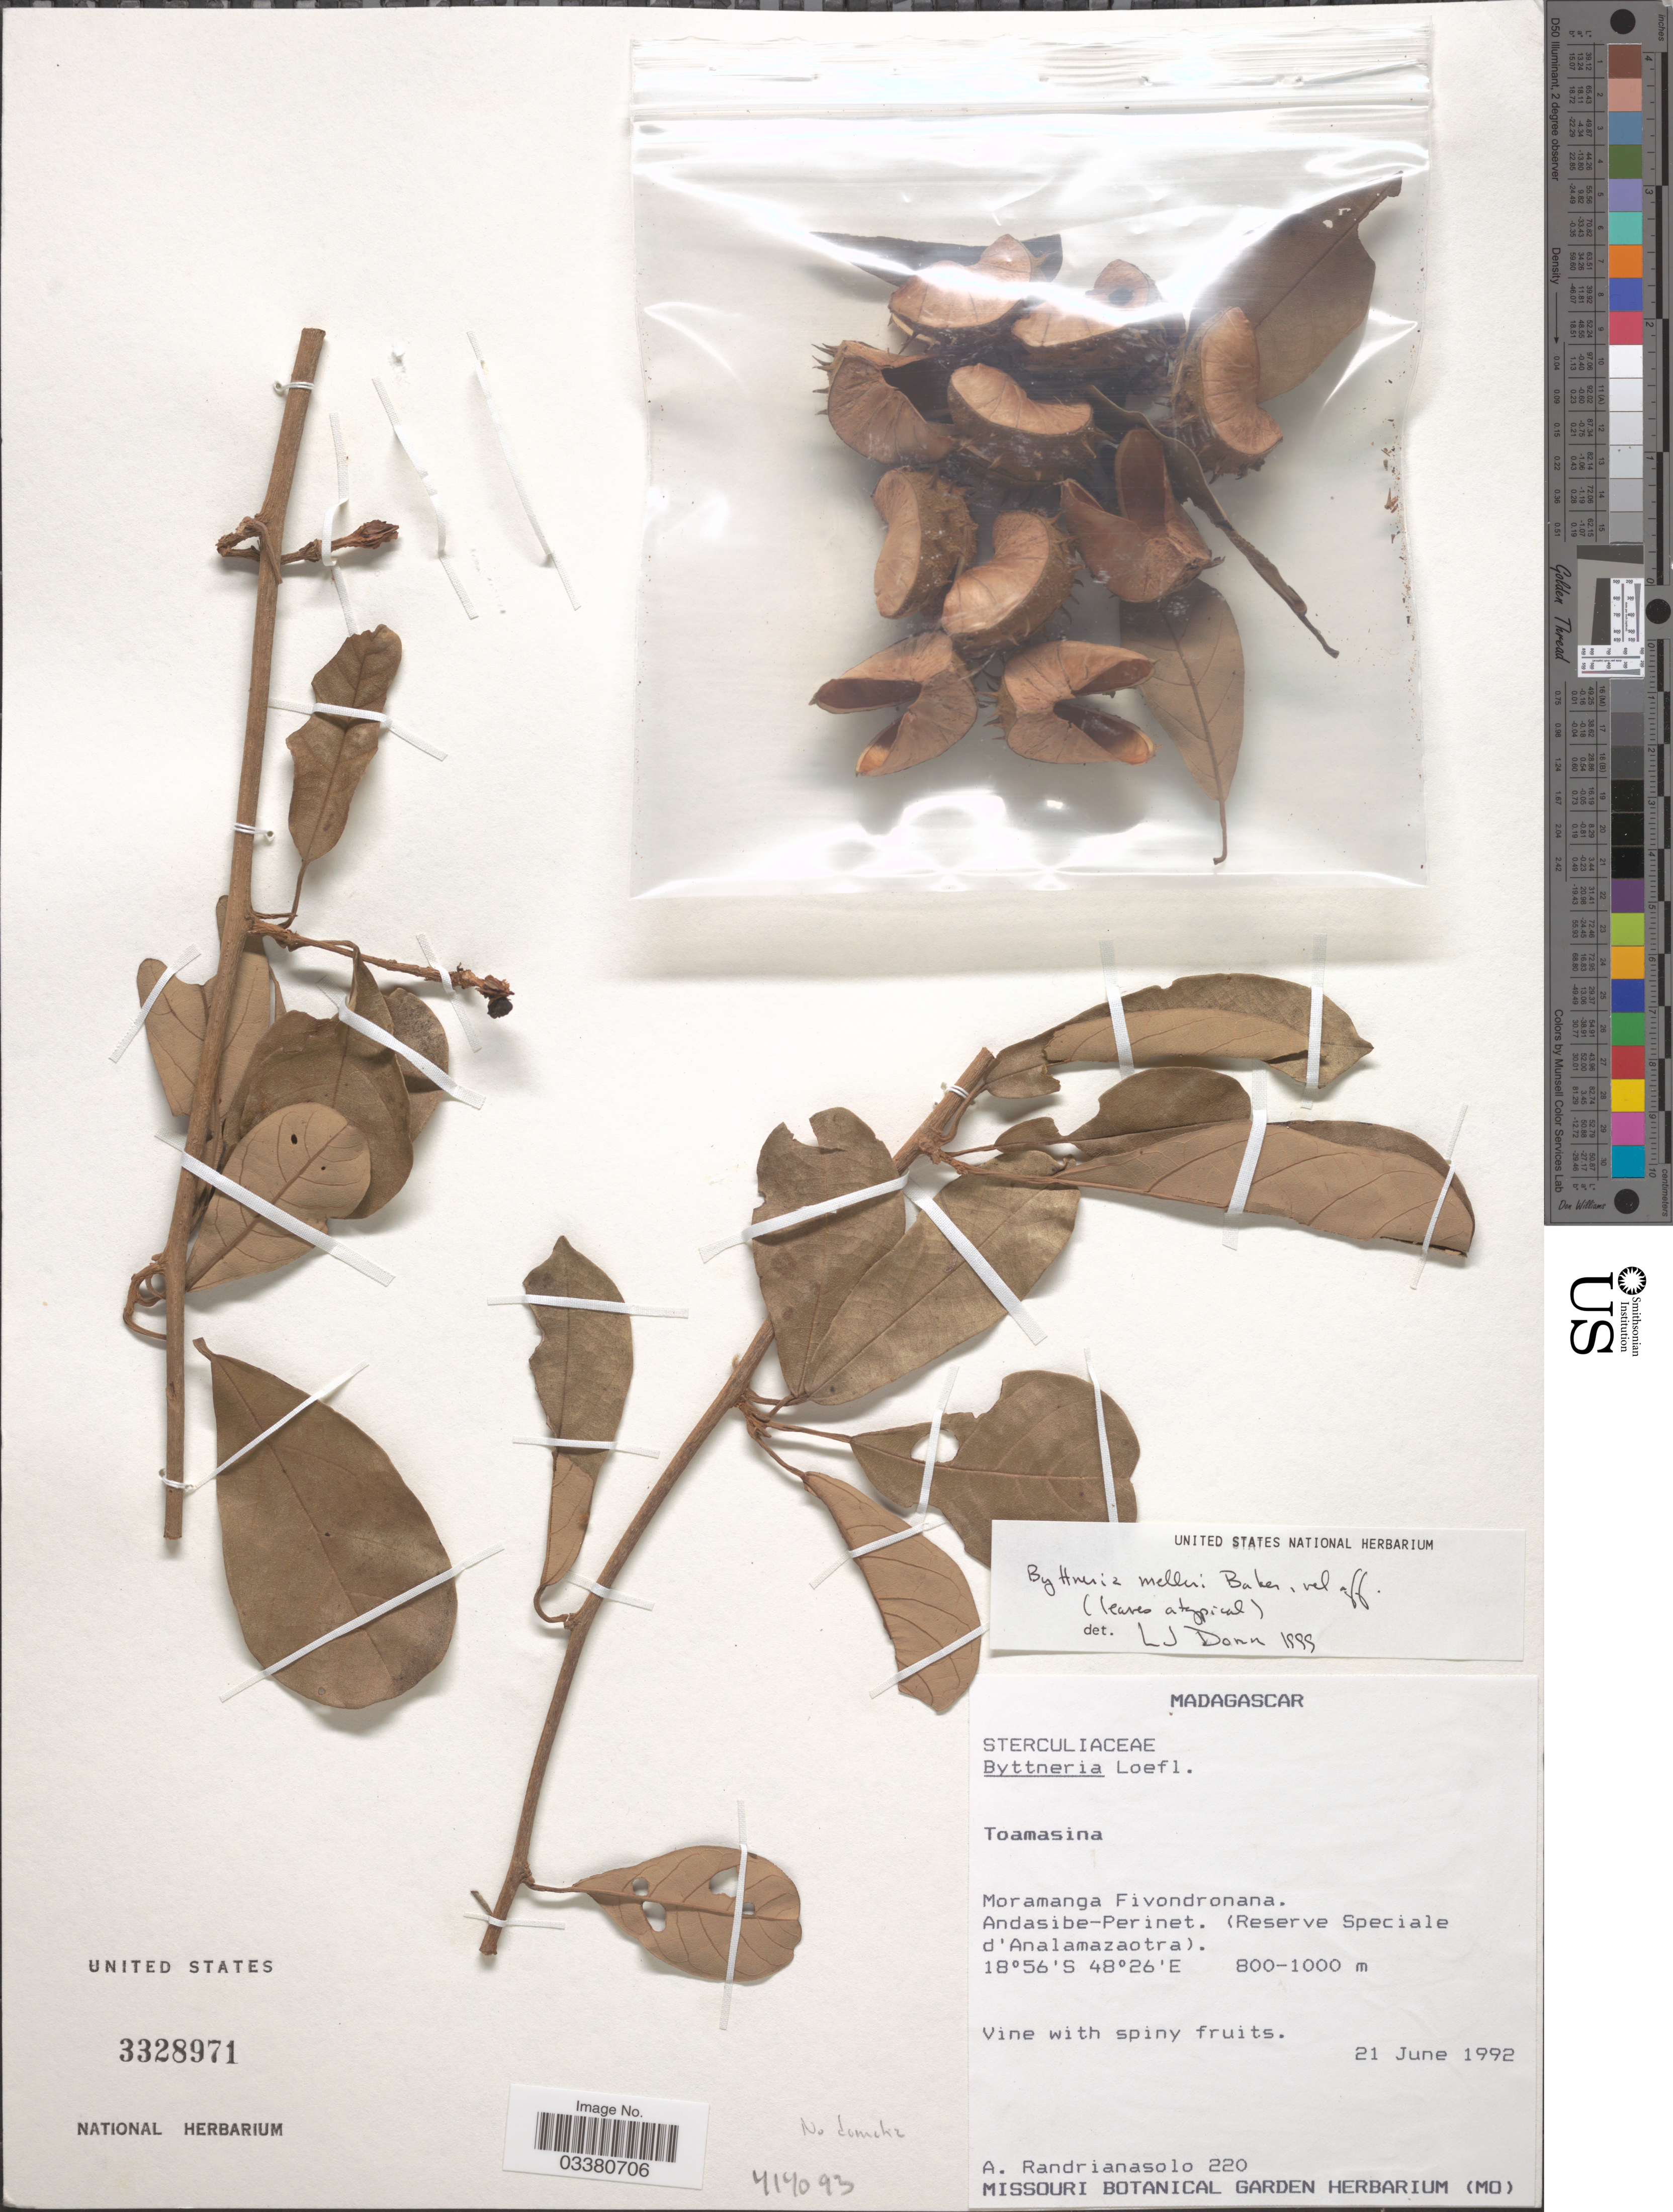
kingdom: Plantae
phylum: Tracheophyta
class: Magnoliopsida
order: Malvales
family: Malvaceae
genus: Byttneria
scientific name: Byttneria melleri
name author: Baker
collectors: A. Randrianasolo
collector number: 220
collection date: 1992-06-21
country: Madagascar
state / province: Alaotra Mangoro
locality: Moramanga Fivondronana. Andasibe-Perinet. (Reserve Speciale d'Analamazaotra).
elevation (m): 800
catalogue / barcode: US 3328971